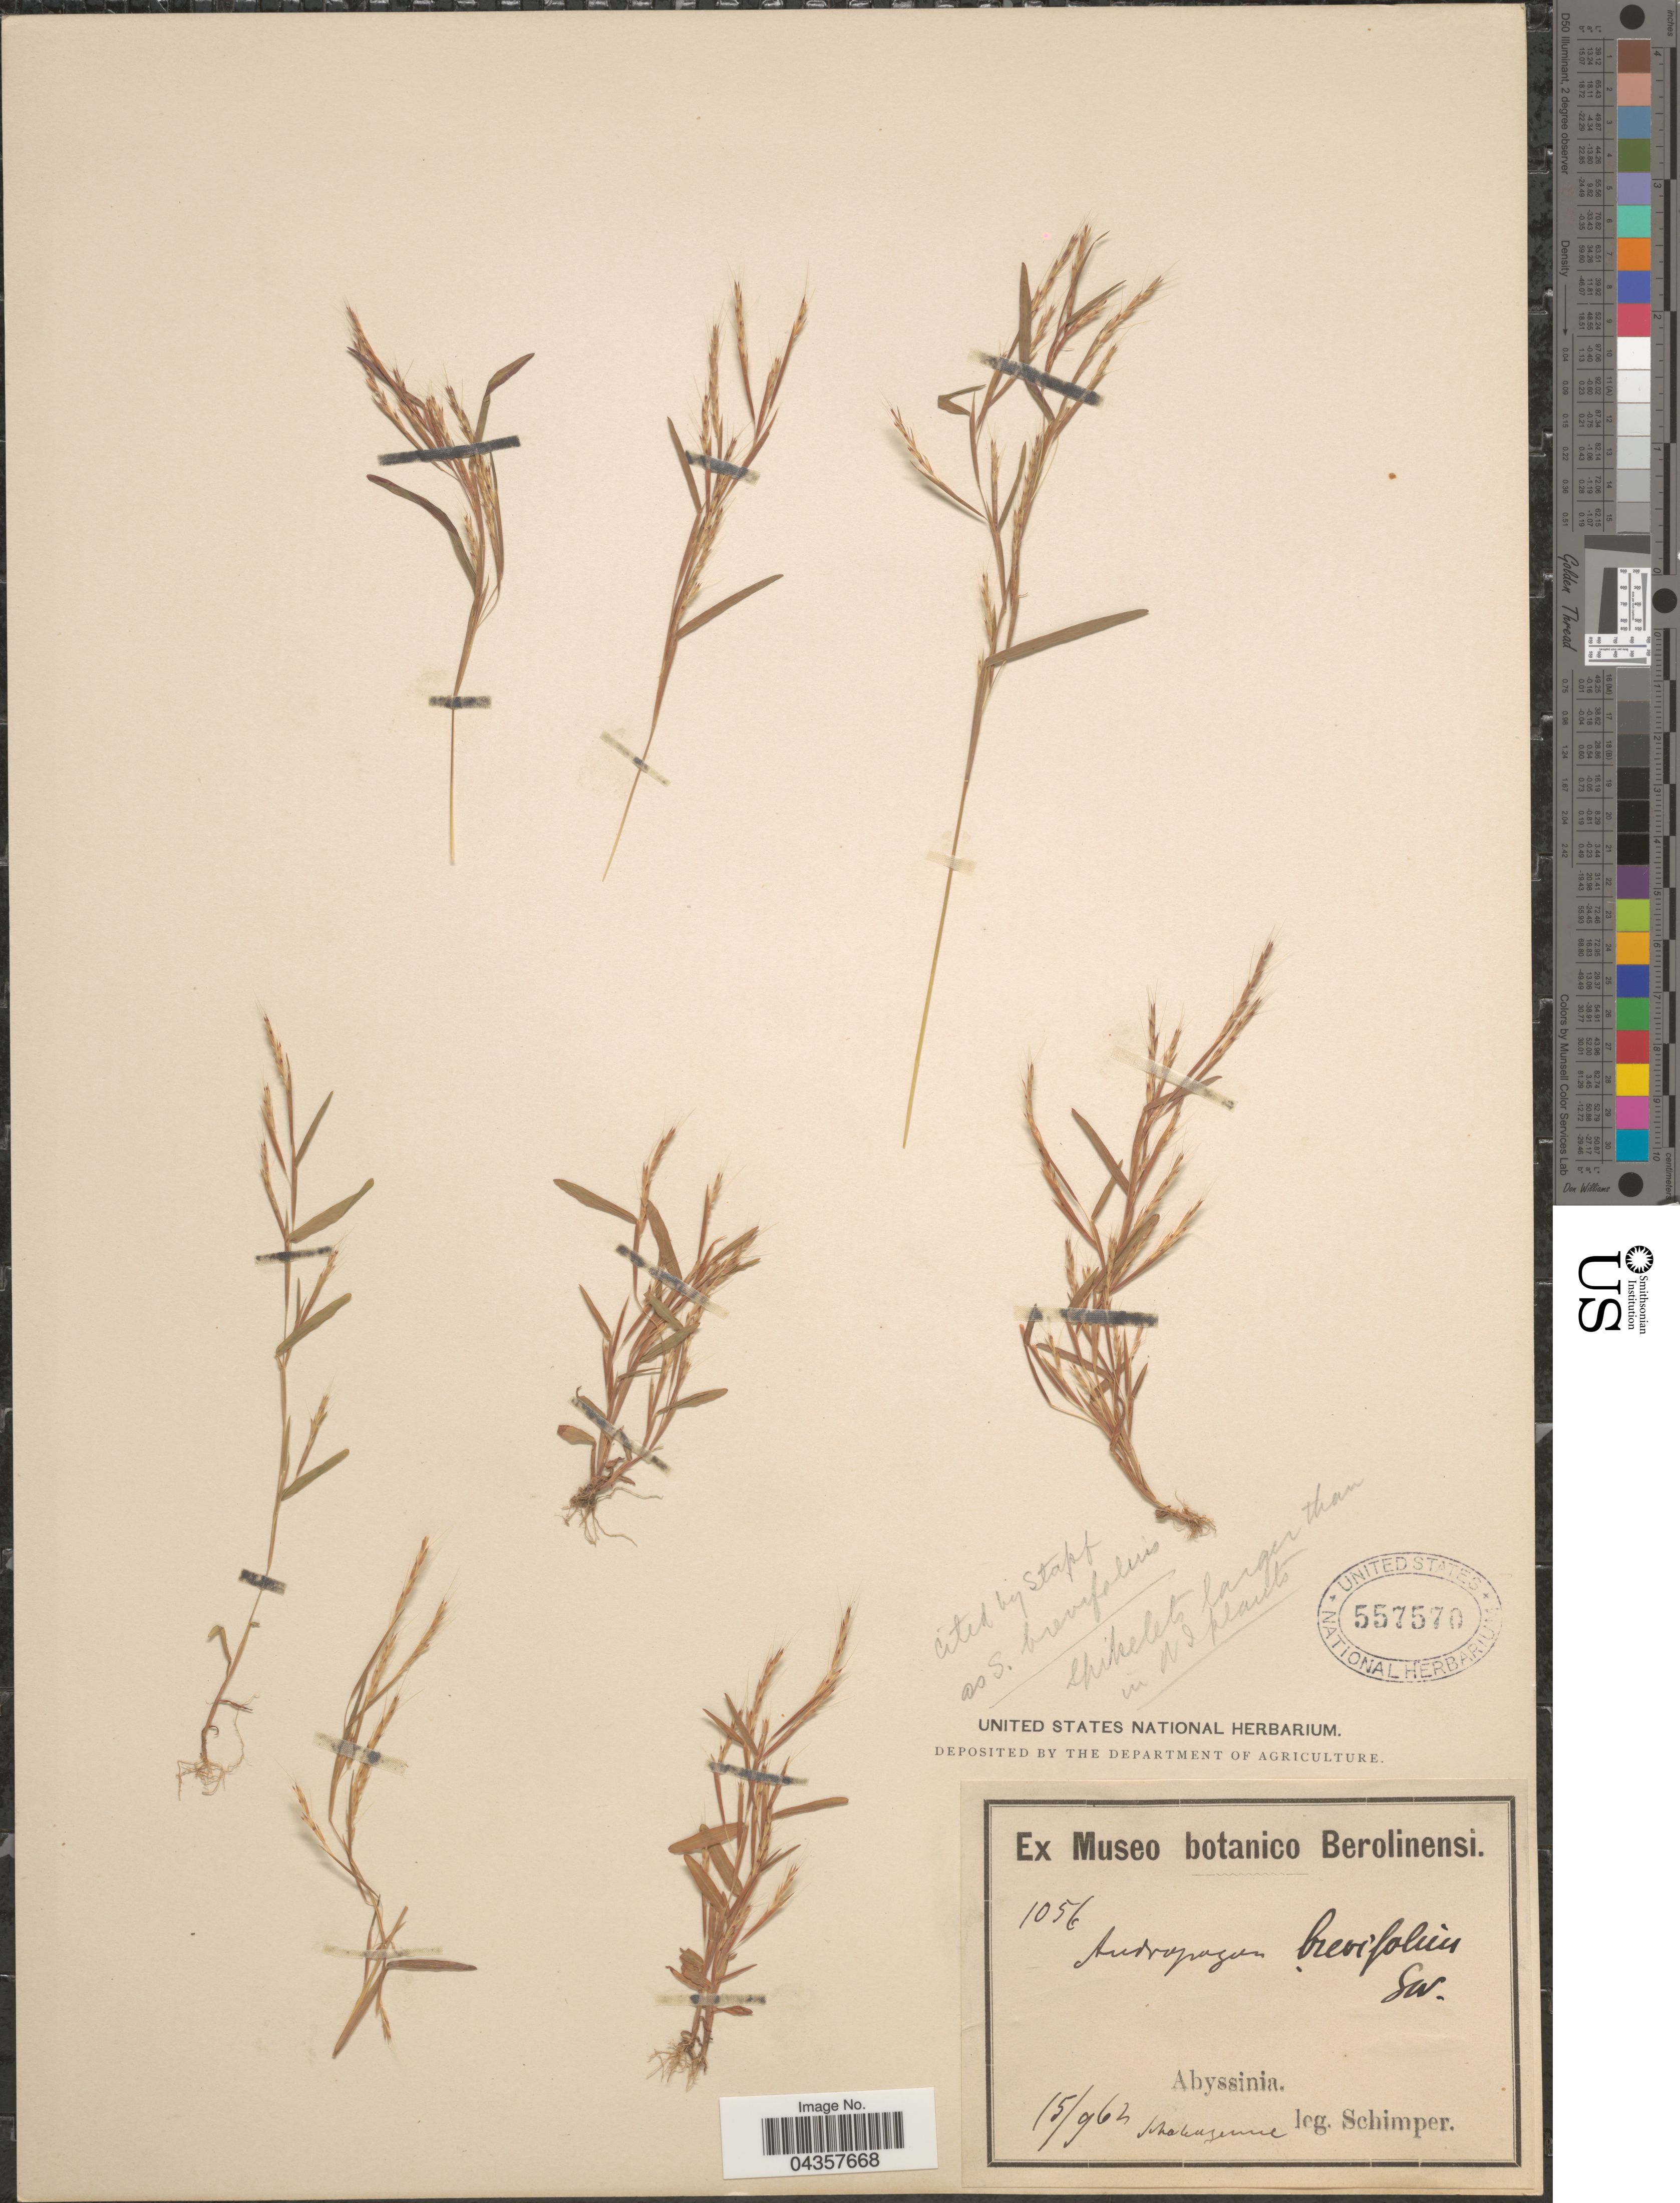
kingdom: Plantae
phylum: Tracheophyta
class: Liliopsida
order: Poales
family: Poaceae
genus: Schizachyrium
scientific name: Schizachyrium brevifolium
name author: (Sw.) Nees ex Büse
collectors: -. Schimper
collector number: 1056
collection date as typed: Transcribed d/m/y: 15/9/62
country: Ethiopia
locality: Abyssinia.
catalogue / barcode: US 557570